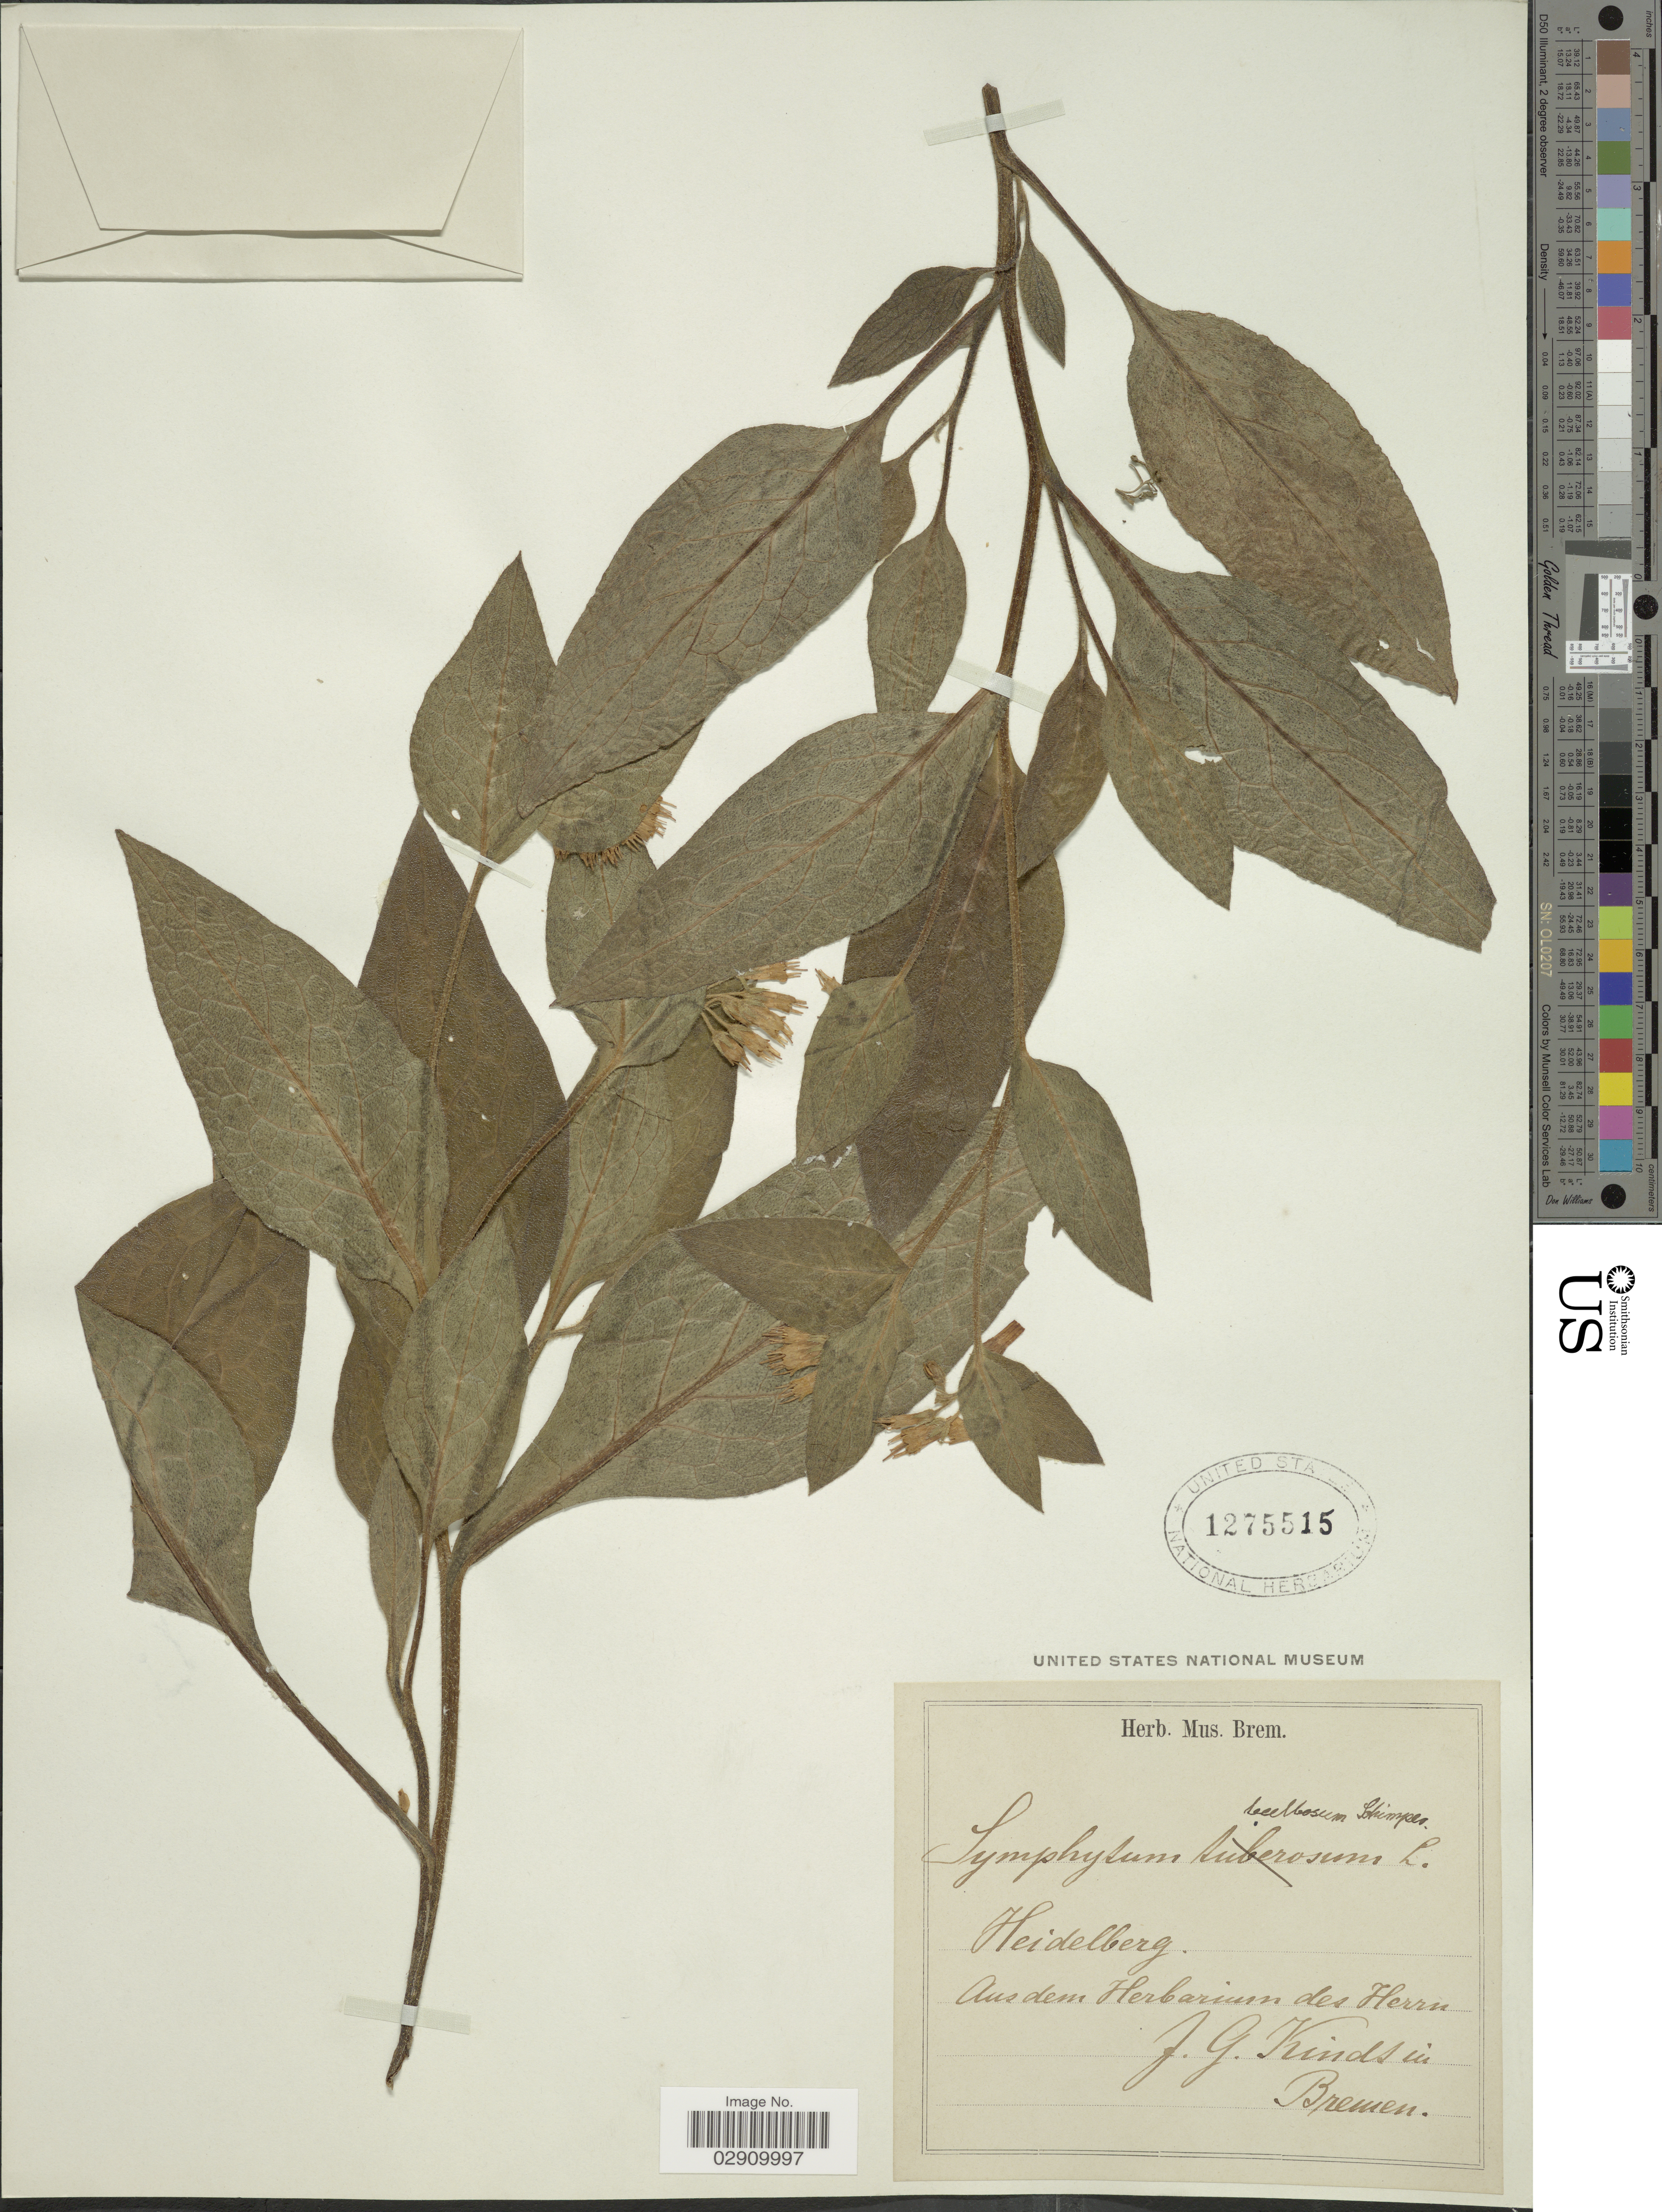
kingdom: Plantae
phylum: Tracheophyta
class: Magnoliopsida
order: Boraginales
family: Boraginaceae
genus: Symphytum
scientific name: Symphytum bulbosum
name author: Schimp.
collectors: J. Kindsui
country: Germany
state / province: Baden-Württemberg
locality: Heidelberg.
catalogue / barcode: US 1275515